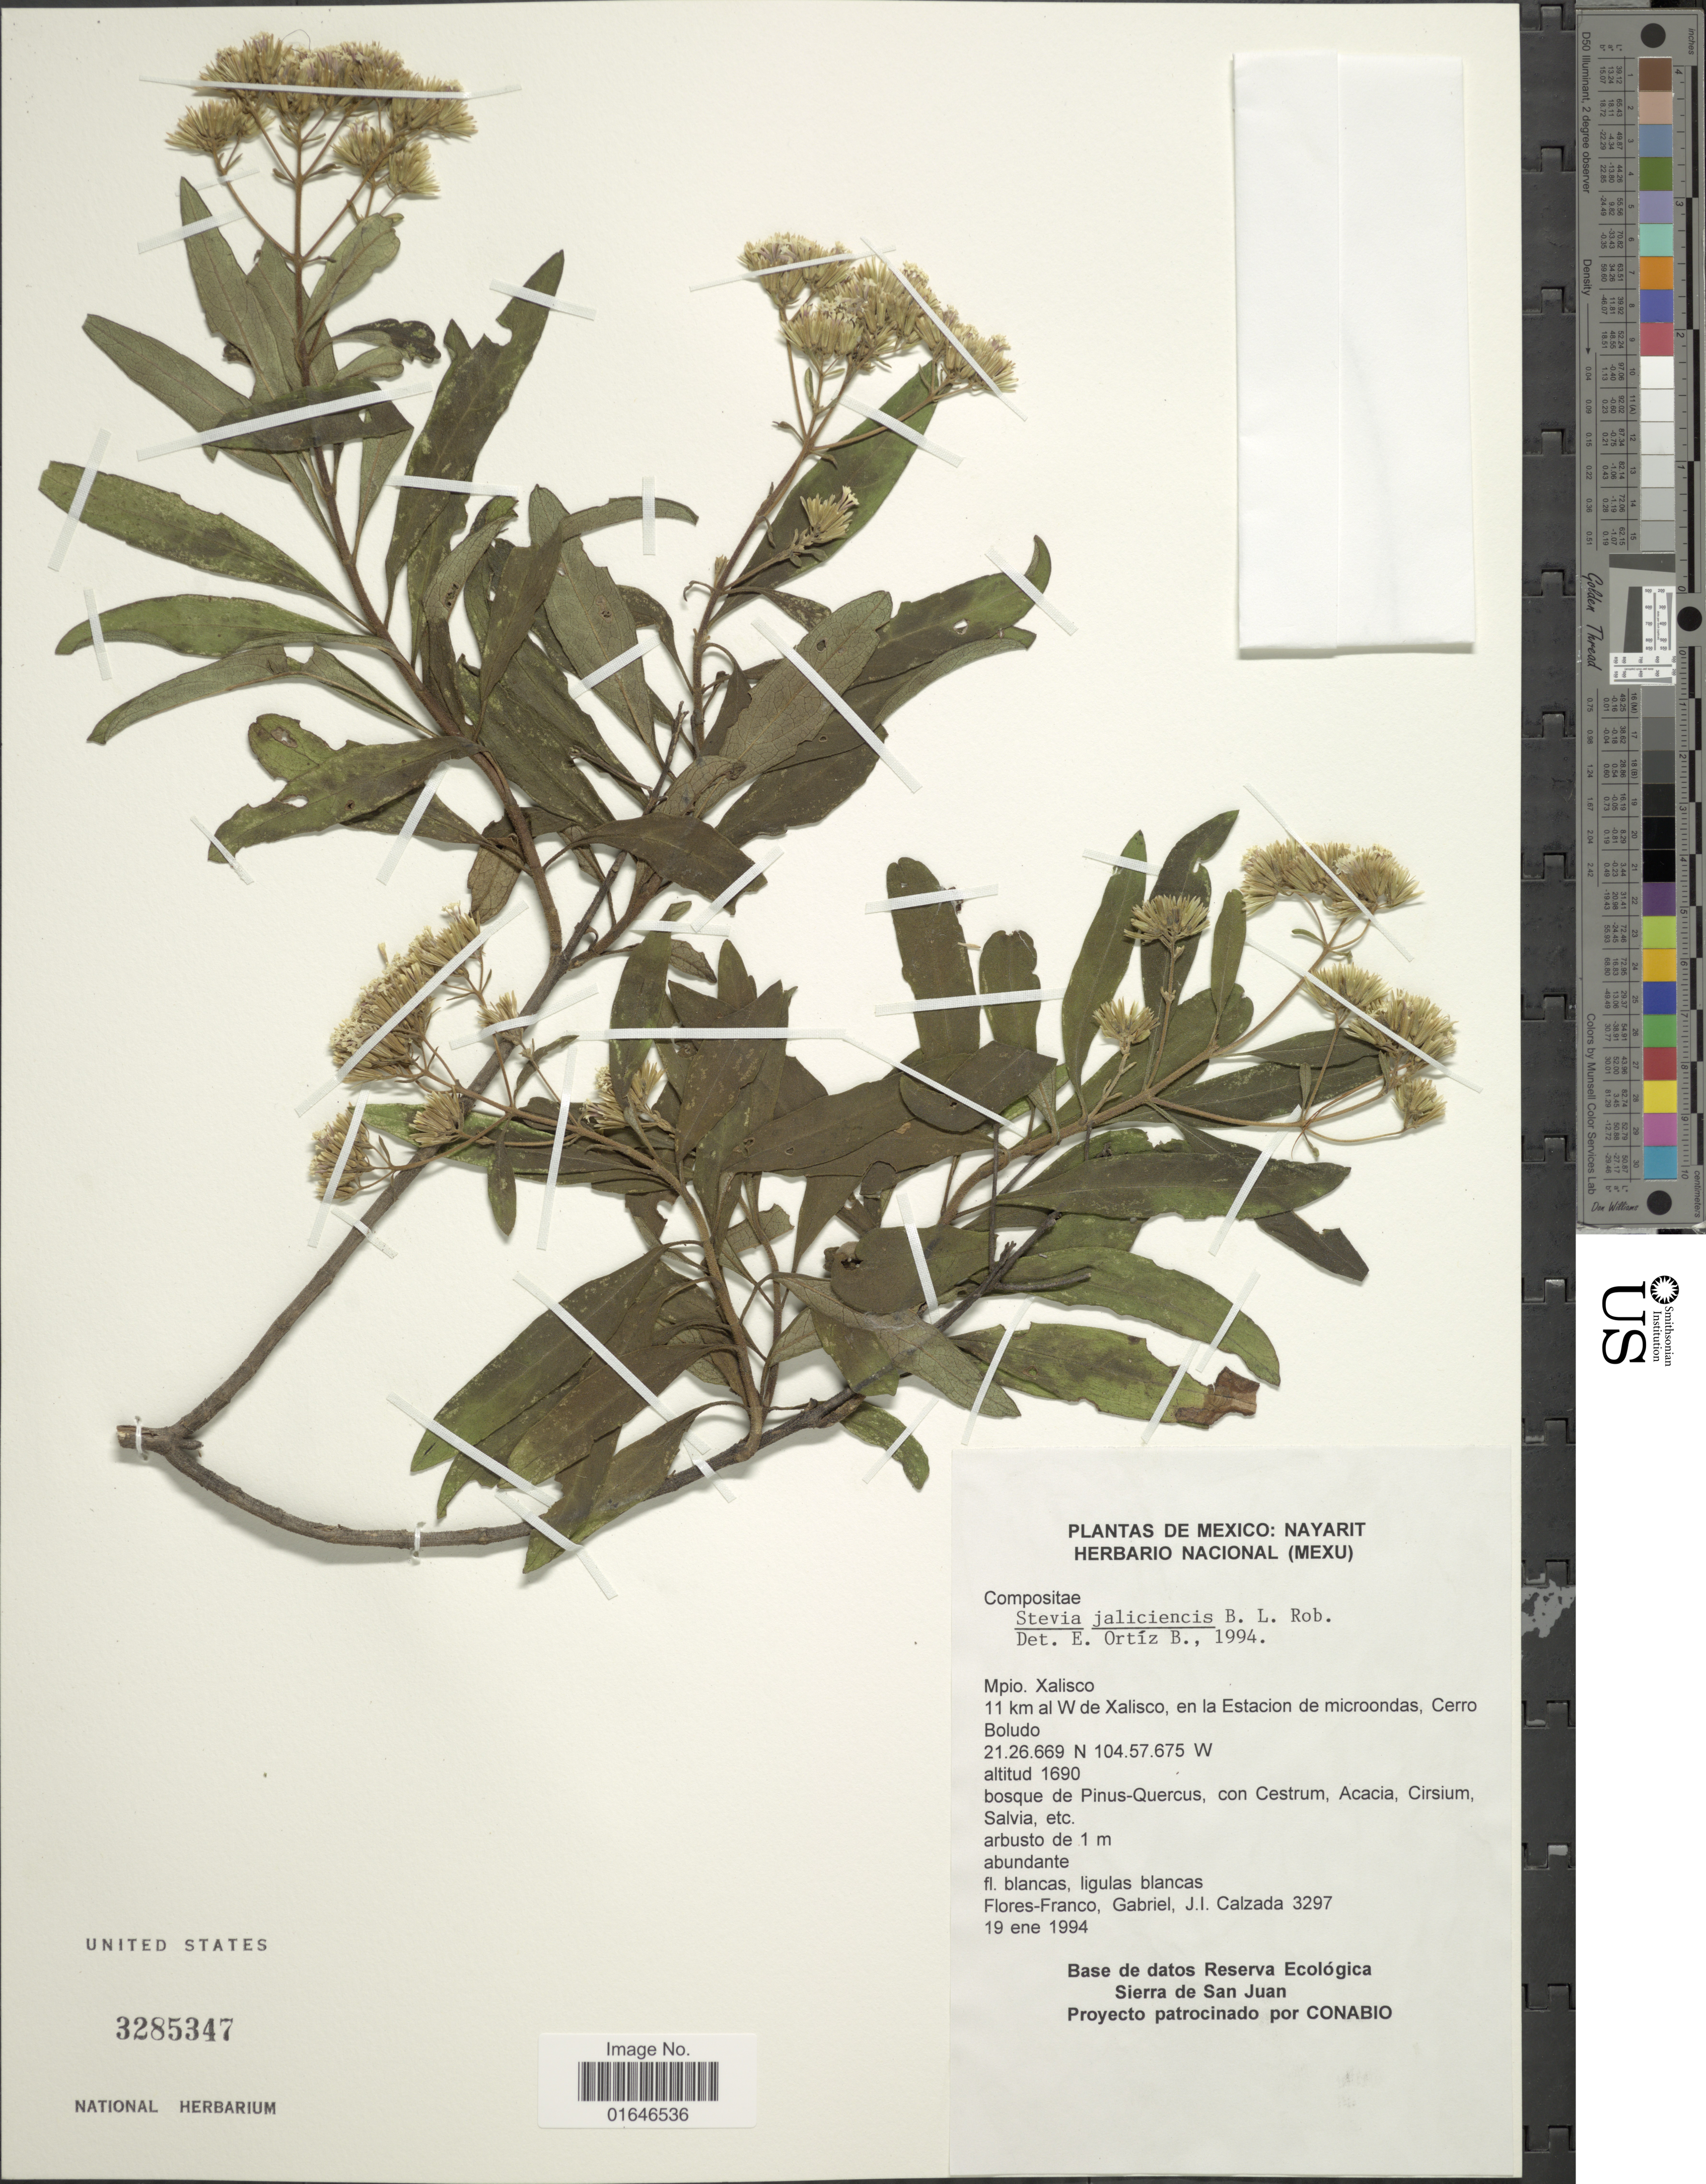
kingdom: Plantae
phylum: Tracheophyta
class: Magnoliopsida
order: Asterales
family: Asteraceae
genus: Stevia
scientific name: Stevia jaliscensis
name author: B.L. Rob.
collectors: G. Flores F. & J. I. Calzada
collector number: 3297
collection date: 1994-01-19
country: Mexico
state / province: Nayarit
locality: Mpio Xalisco, 11 km al W de Xalisco, en la Estancio de microondas, Cerro Boludo.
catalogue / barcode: US 3285347